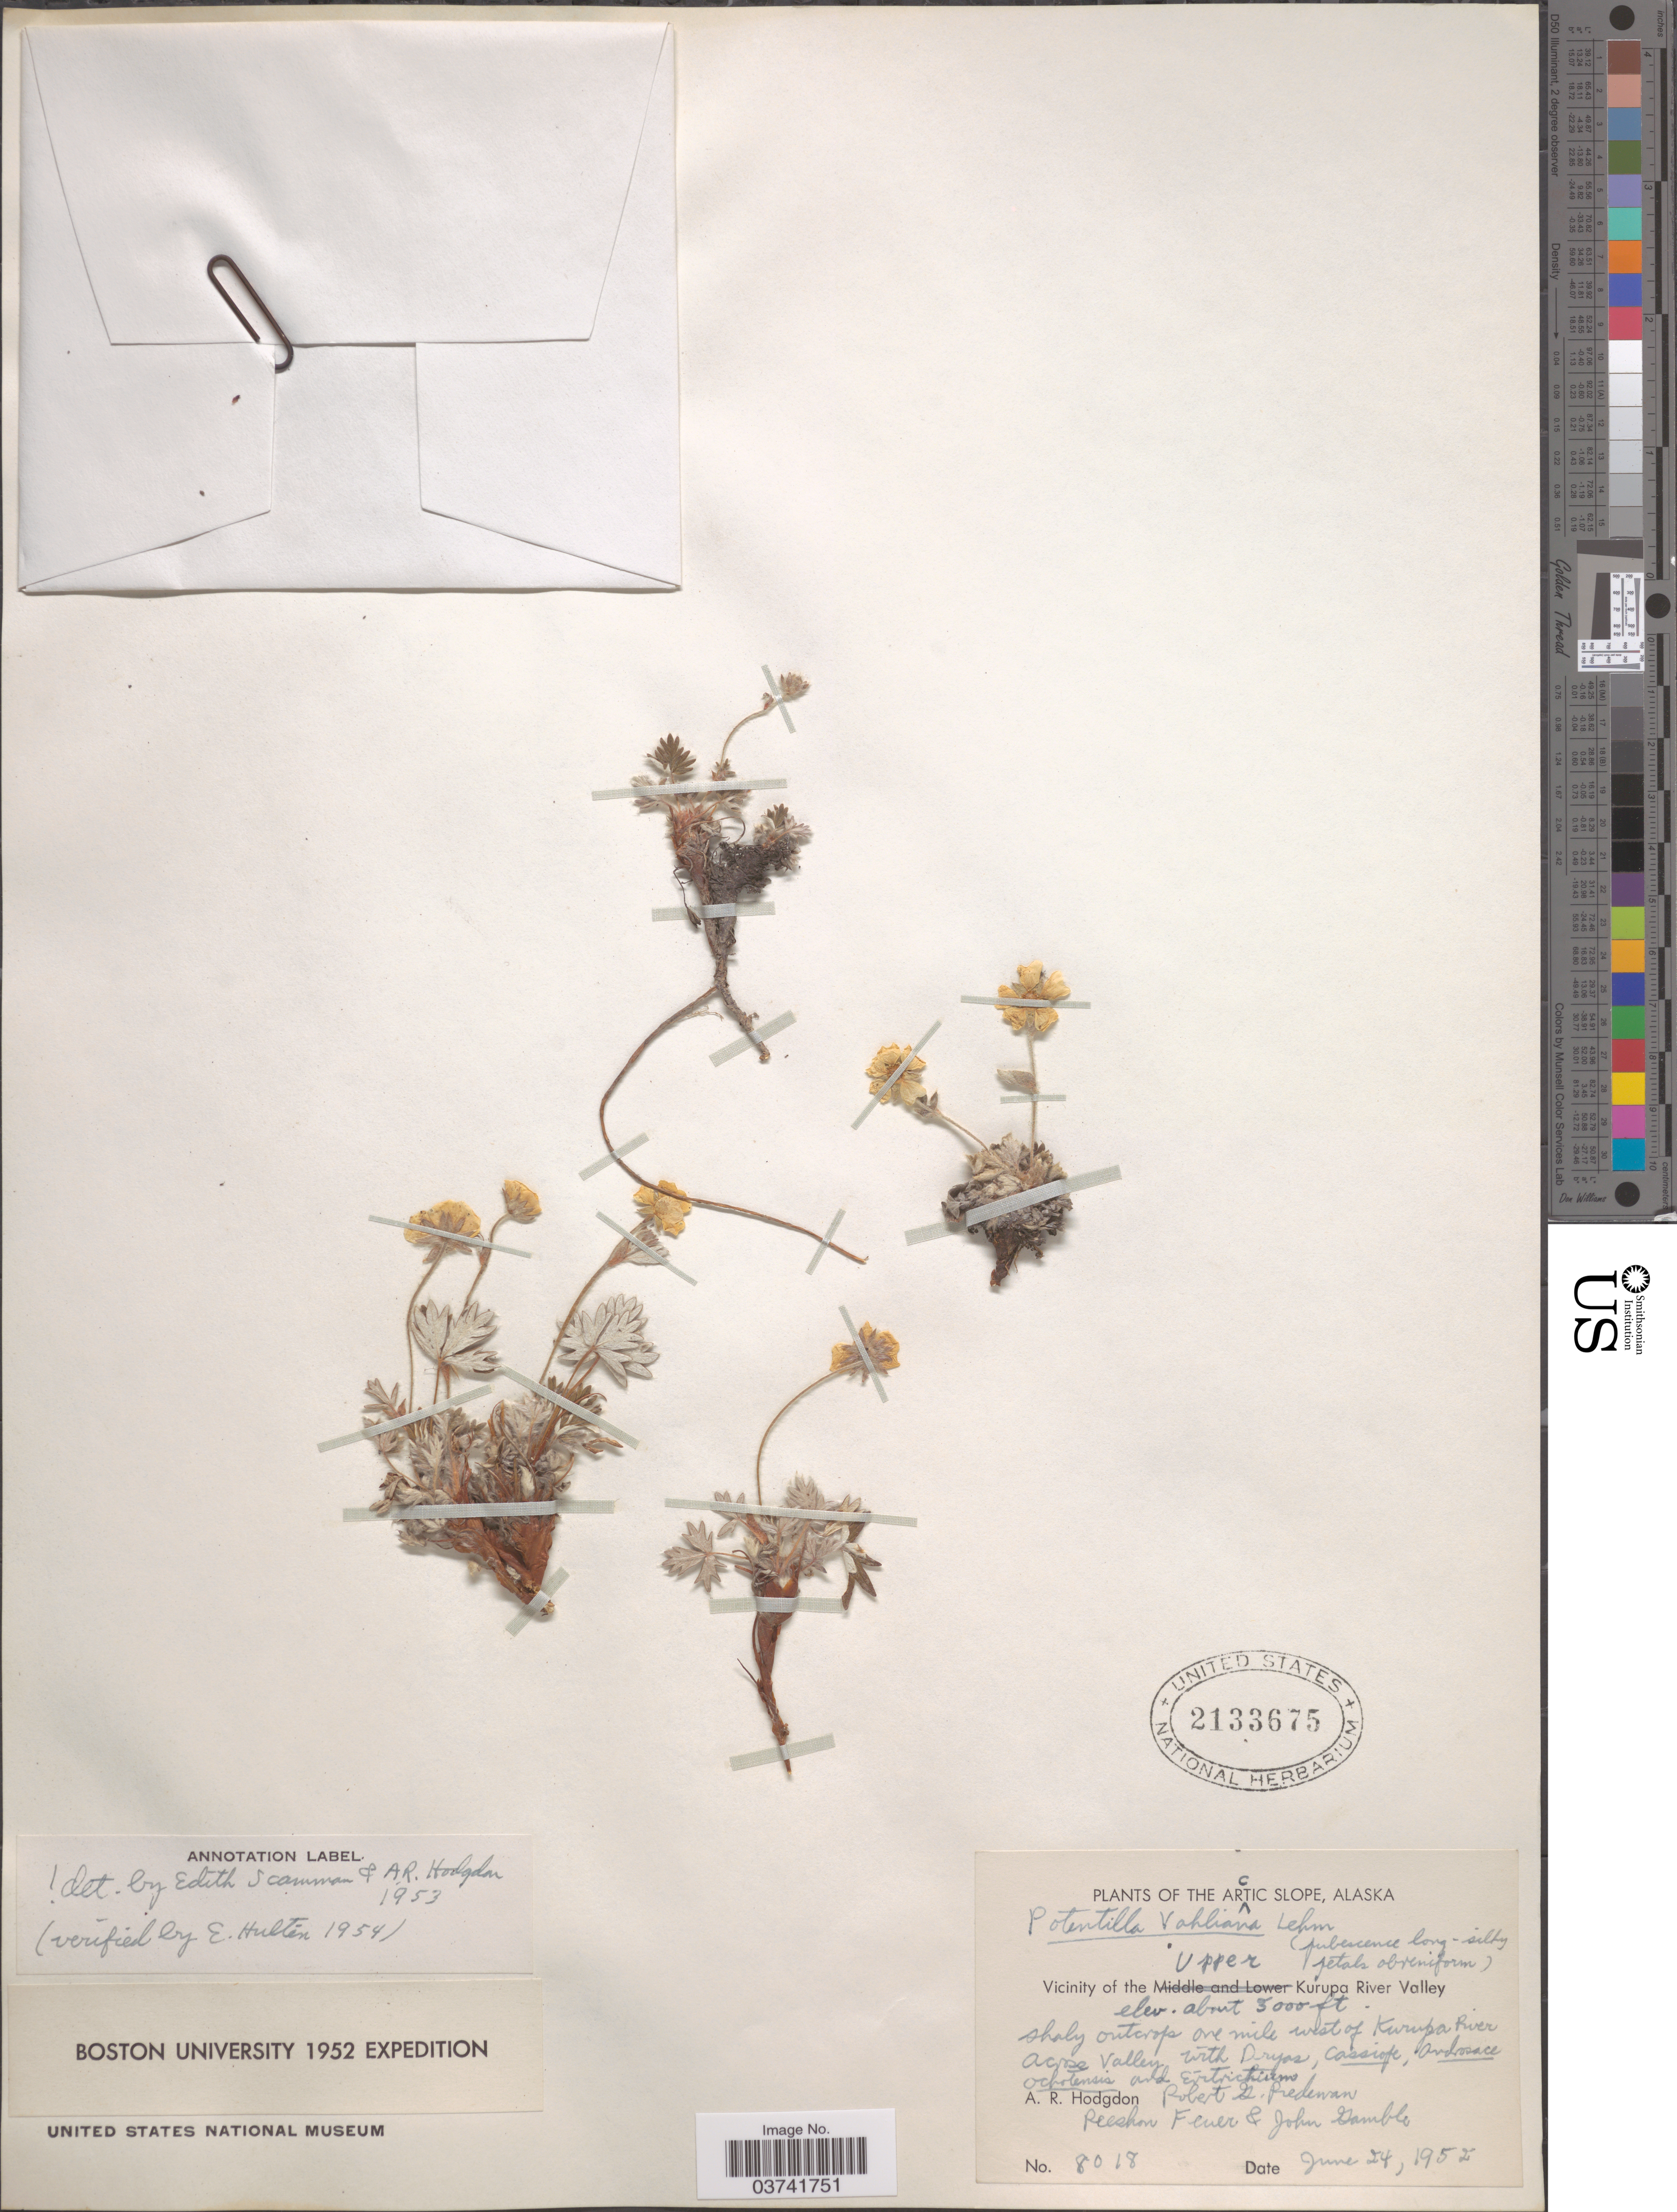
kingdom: Plantae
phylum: Tracheophyta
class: Magnoliopsida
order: Rosales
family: Rosaceae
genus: Potentilla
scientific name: Potentilla vahliana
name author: Lehm.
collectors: A. R. Hodgdon, Collector illegible, R. Feuer & J. S. Gamble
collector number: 8018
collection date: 1952-06-24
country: United States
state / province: Alaska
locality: The Arctic Slope. Vicinity of the Upper Kurupa River Valley. Shaly outcrop one mile west of Kurupa River across valley.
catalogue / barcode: US 2133675